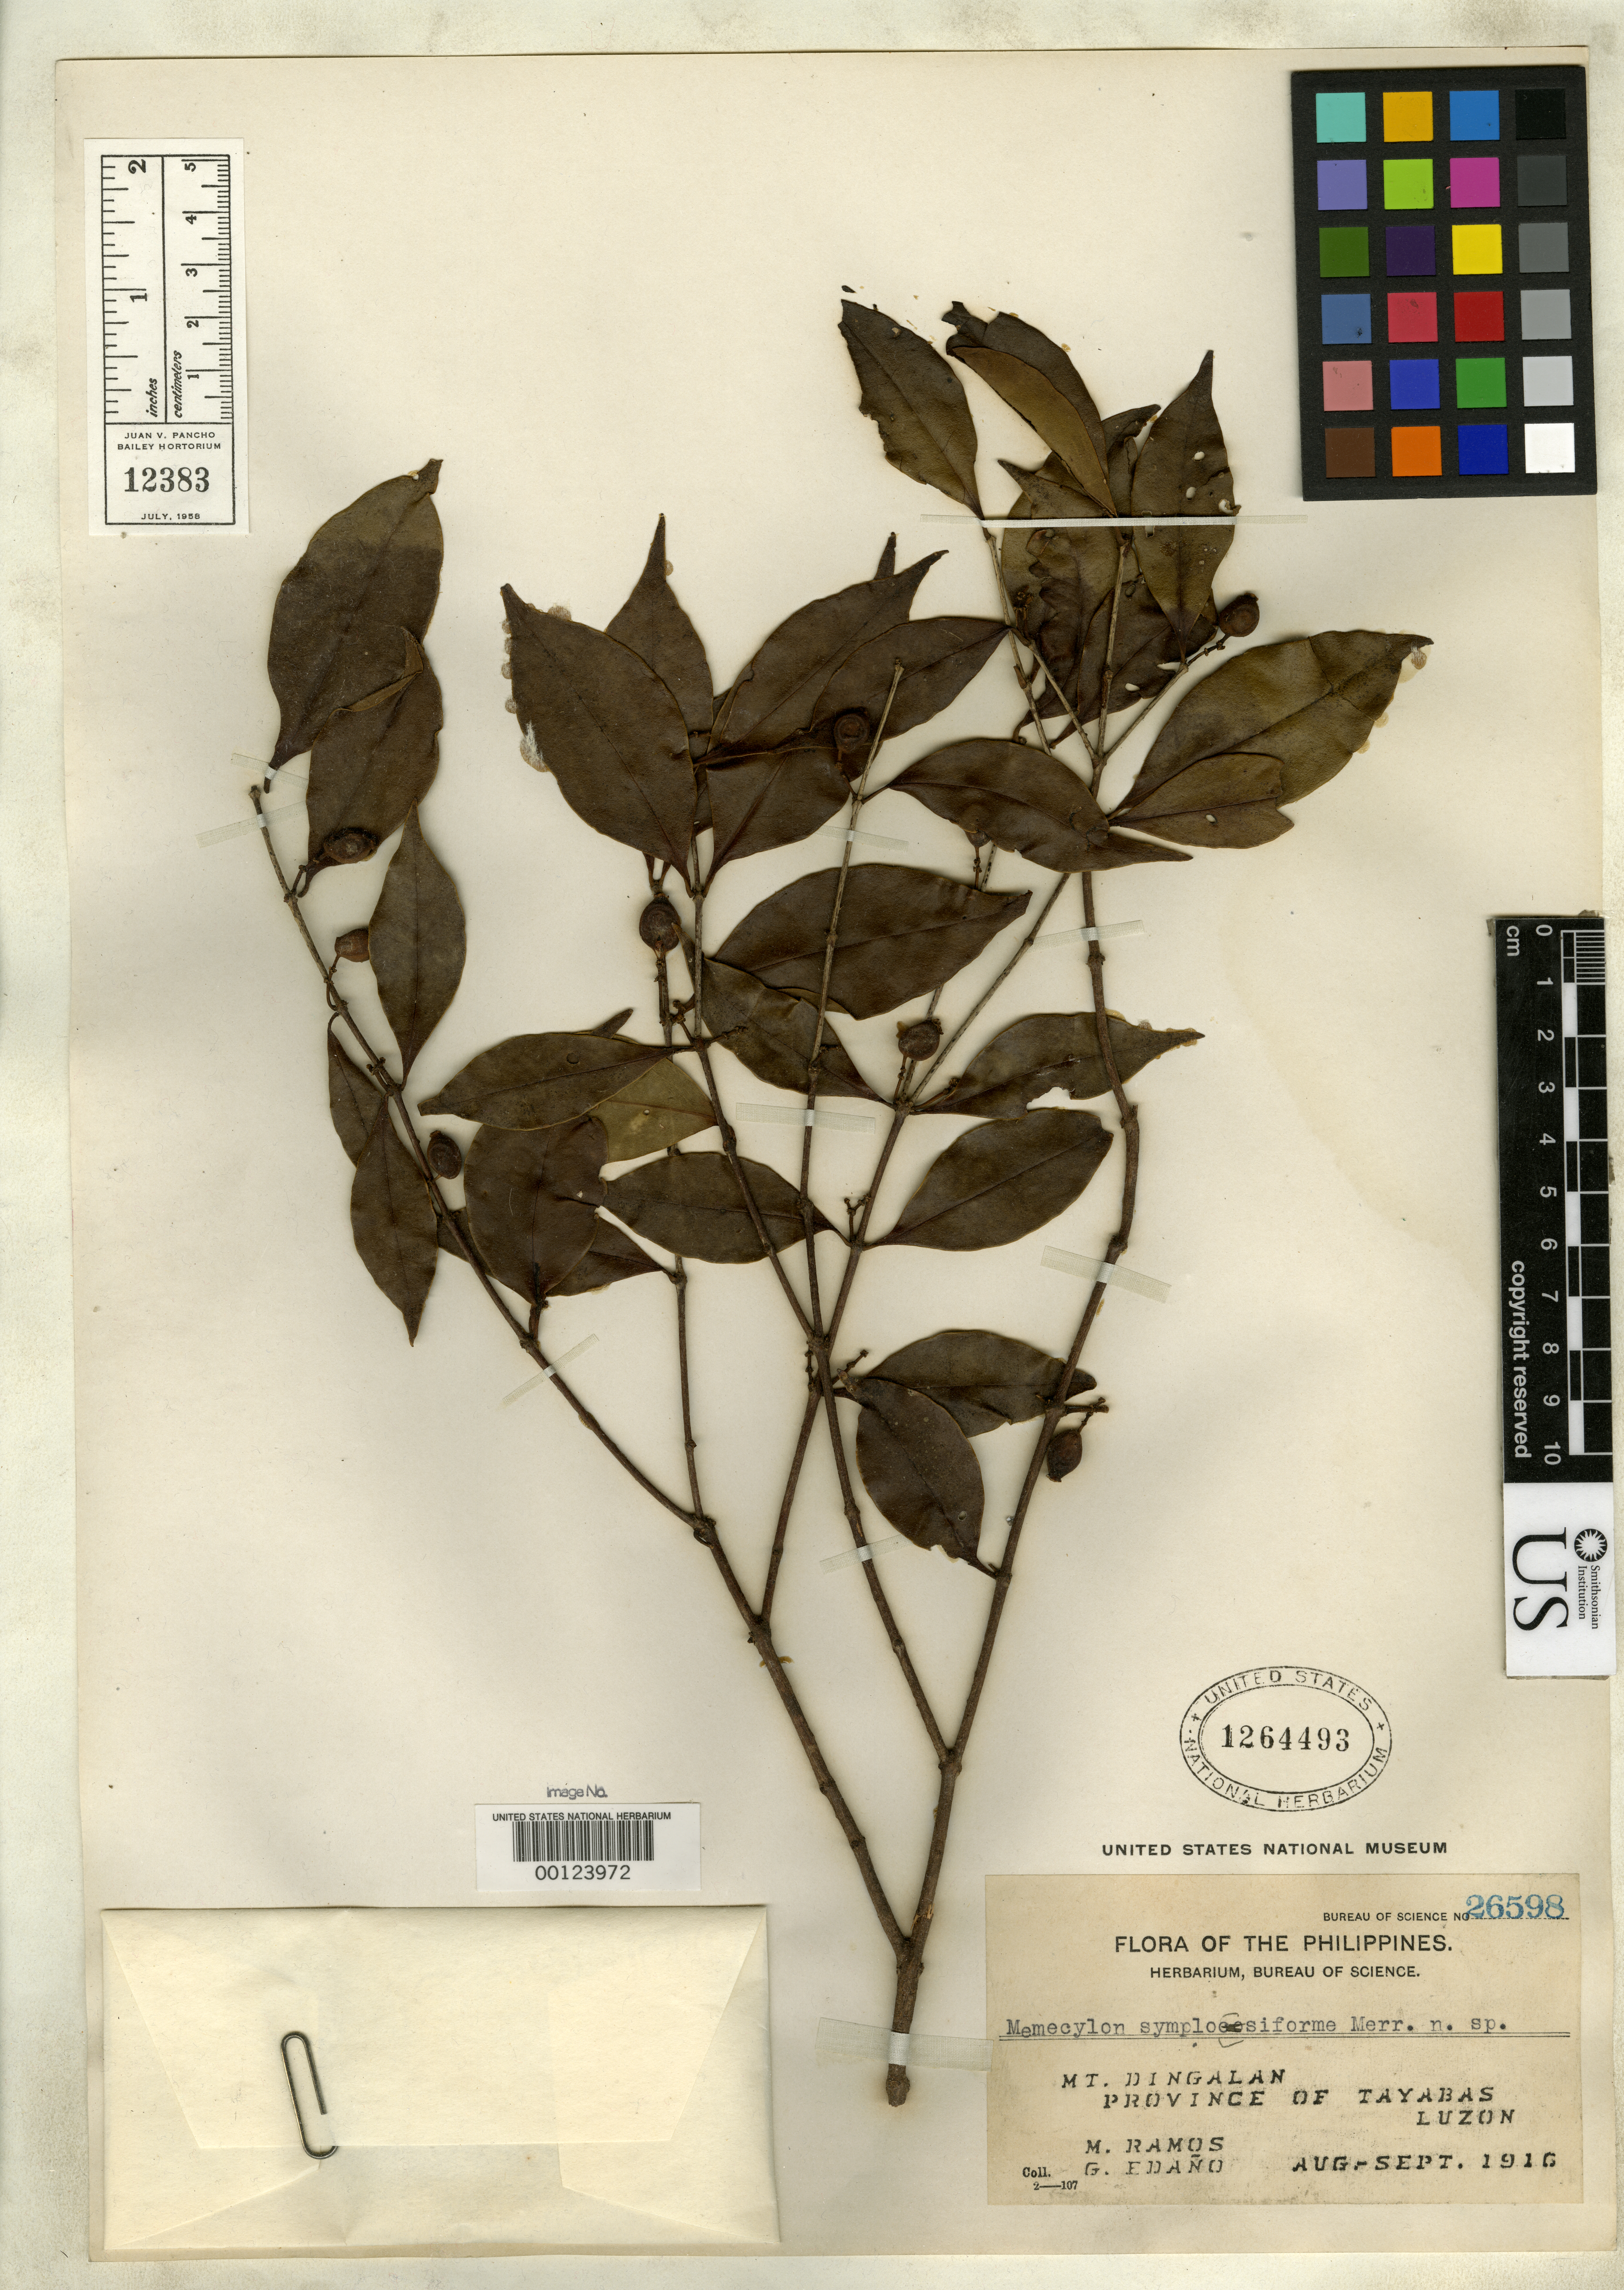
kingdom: Plantae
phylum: Tracheophyta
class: Magnoliopsida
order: Myrtales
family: Melastomataceae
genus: Memecylon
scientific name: Memecylon symplociforme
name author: Merr.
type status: Isotype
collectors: M. Ramos & G. E. Edaño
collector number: Bur. Sci. 26598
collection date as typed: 27 Aug 1916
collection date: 1916-08-27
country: Philippines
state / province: Calabarzon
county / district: Quezon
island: Luzon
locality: Mt. Dingalan, vicinity of Pacific coast.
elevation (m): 195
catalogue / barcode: US 1264493